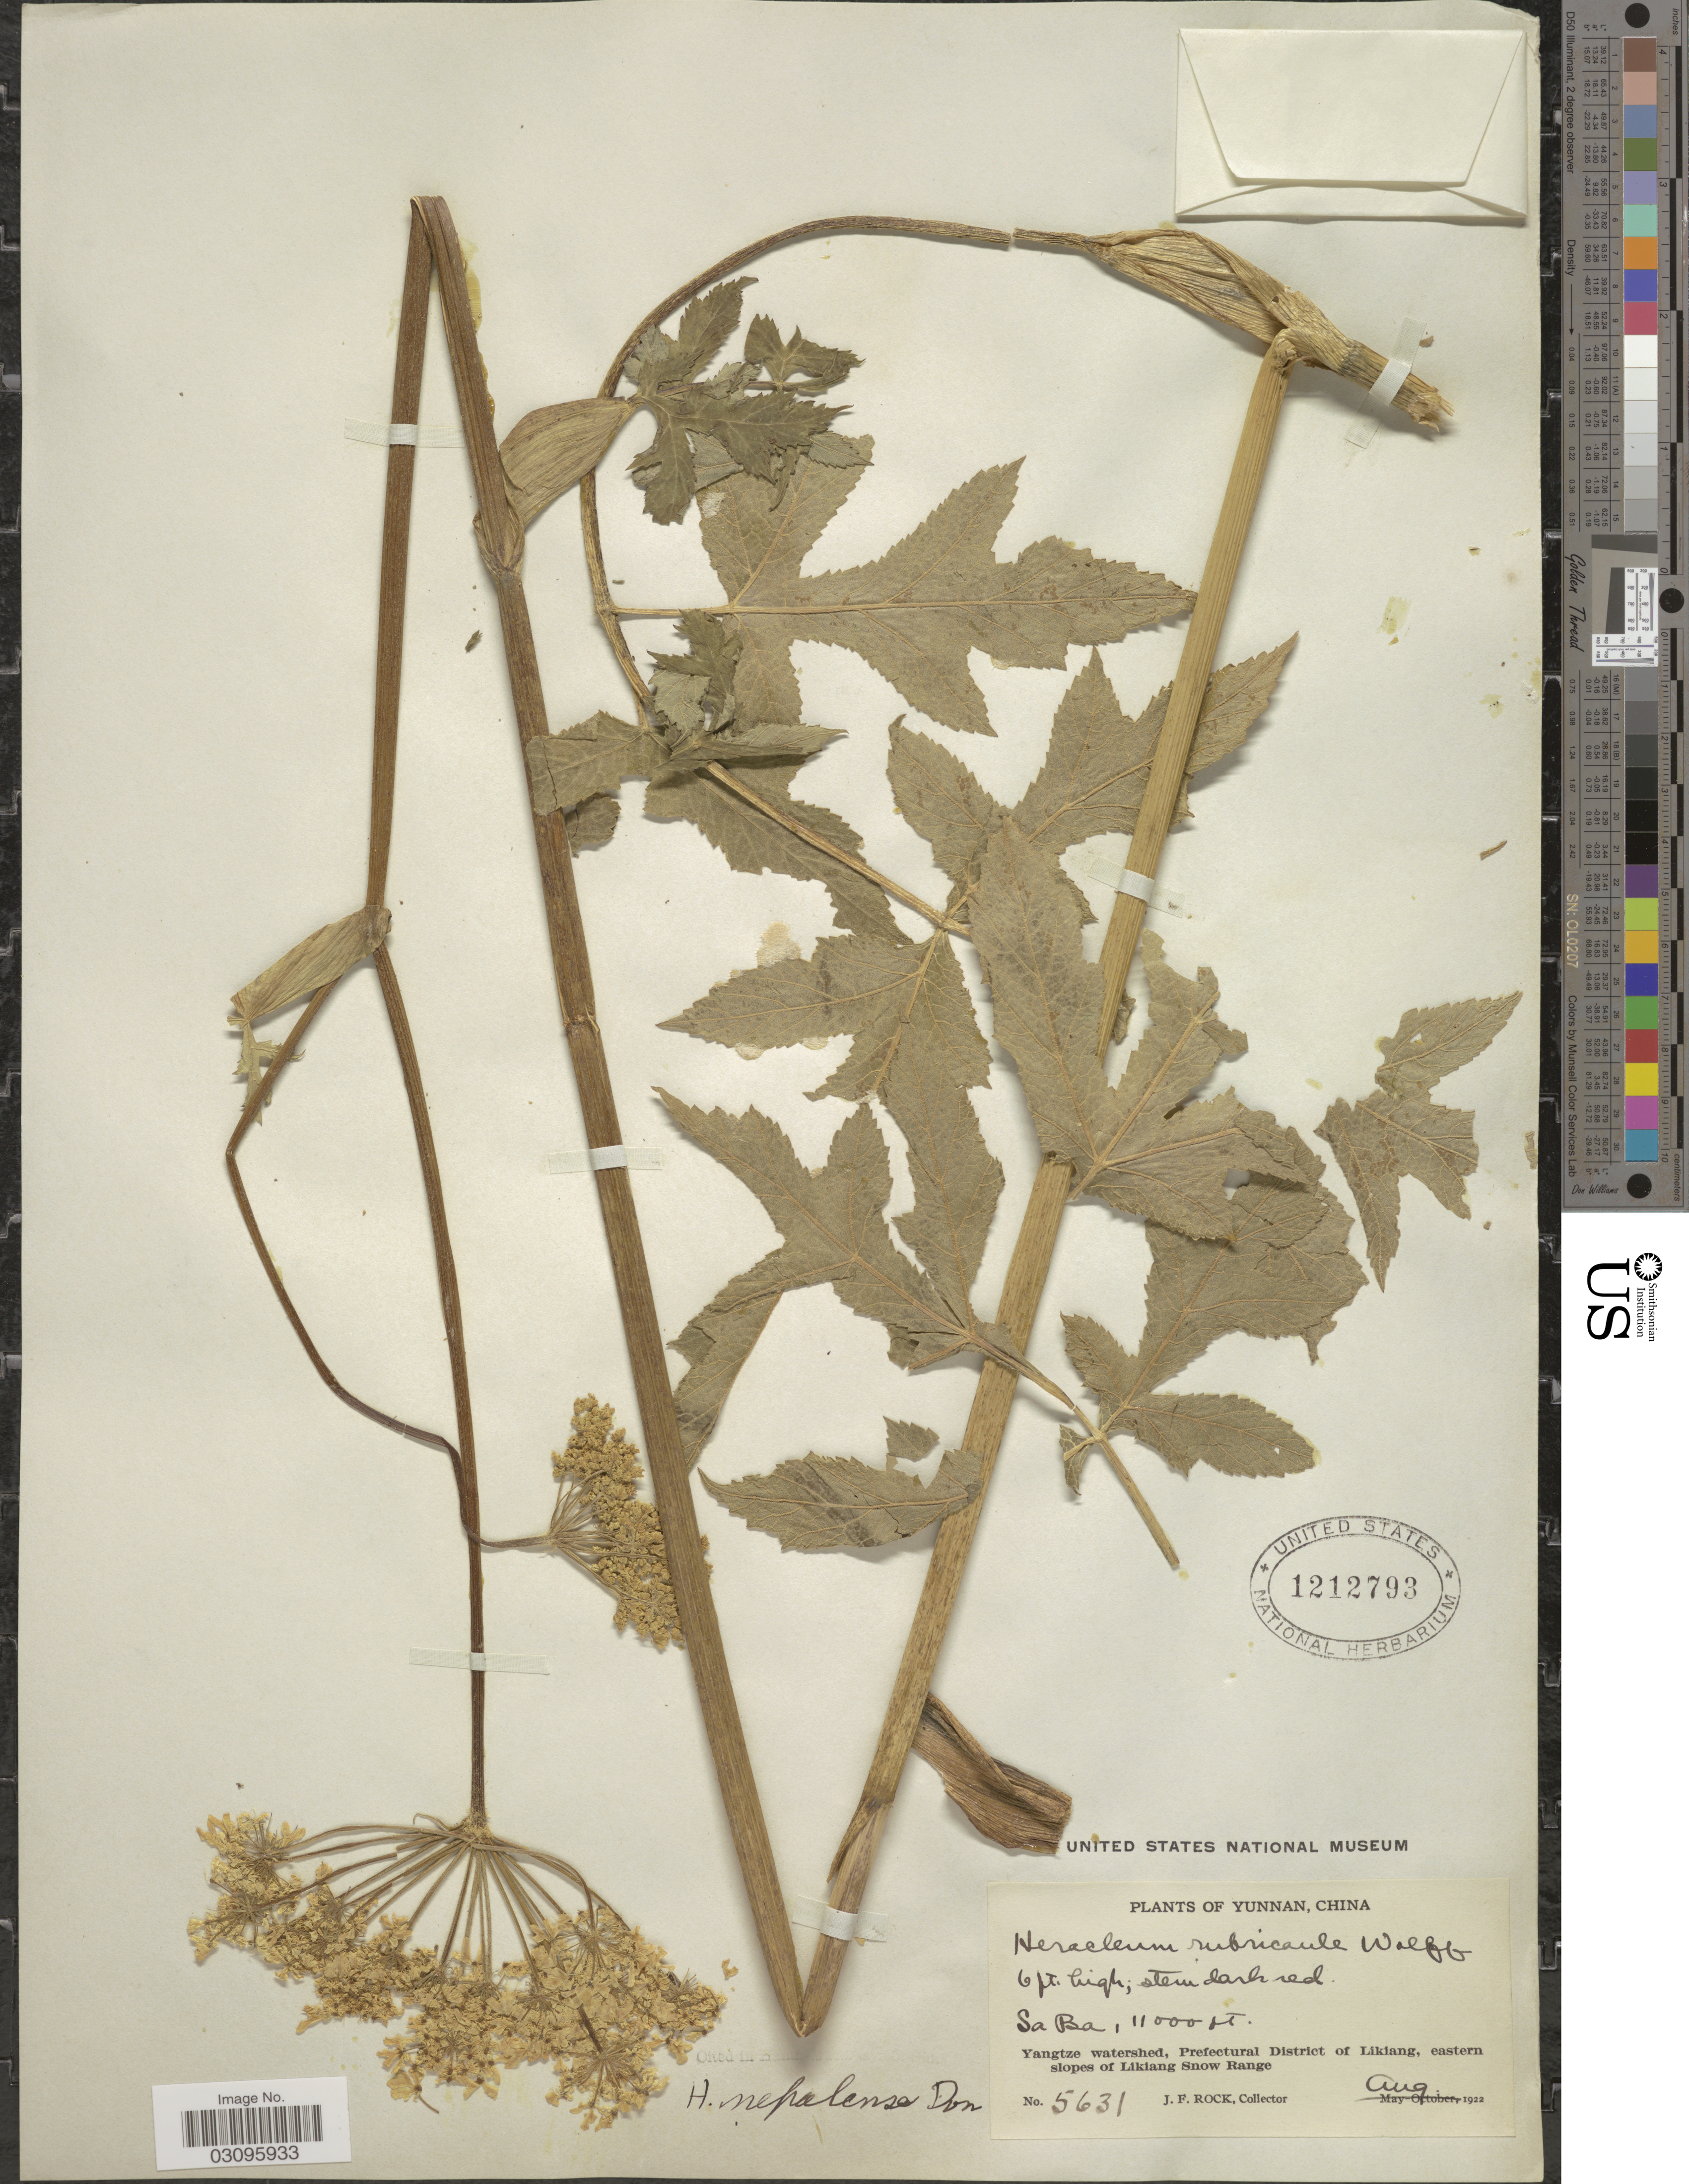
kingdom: Plantae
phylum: Tracheophyta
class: Magnoliopsida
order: Apiales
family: Apiaceae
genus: Heracleum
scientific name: Heracleum nepalense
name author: D. Don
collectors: J. Rock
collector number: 5631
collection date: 1922-08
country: China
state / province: Yunnan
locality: Sa Ba. Yangtze watershed, Prefectural District of Likiang, eastern slopes of Likiang Snow Range.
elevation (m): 3353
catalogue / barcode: US 1212793